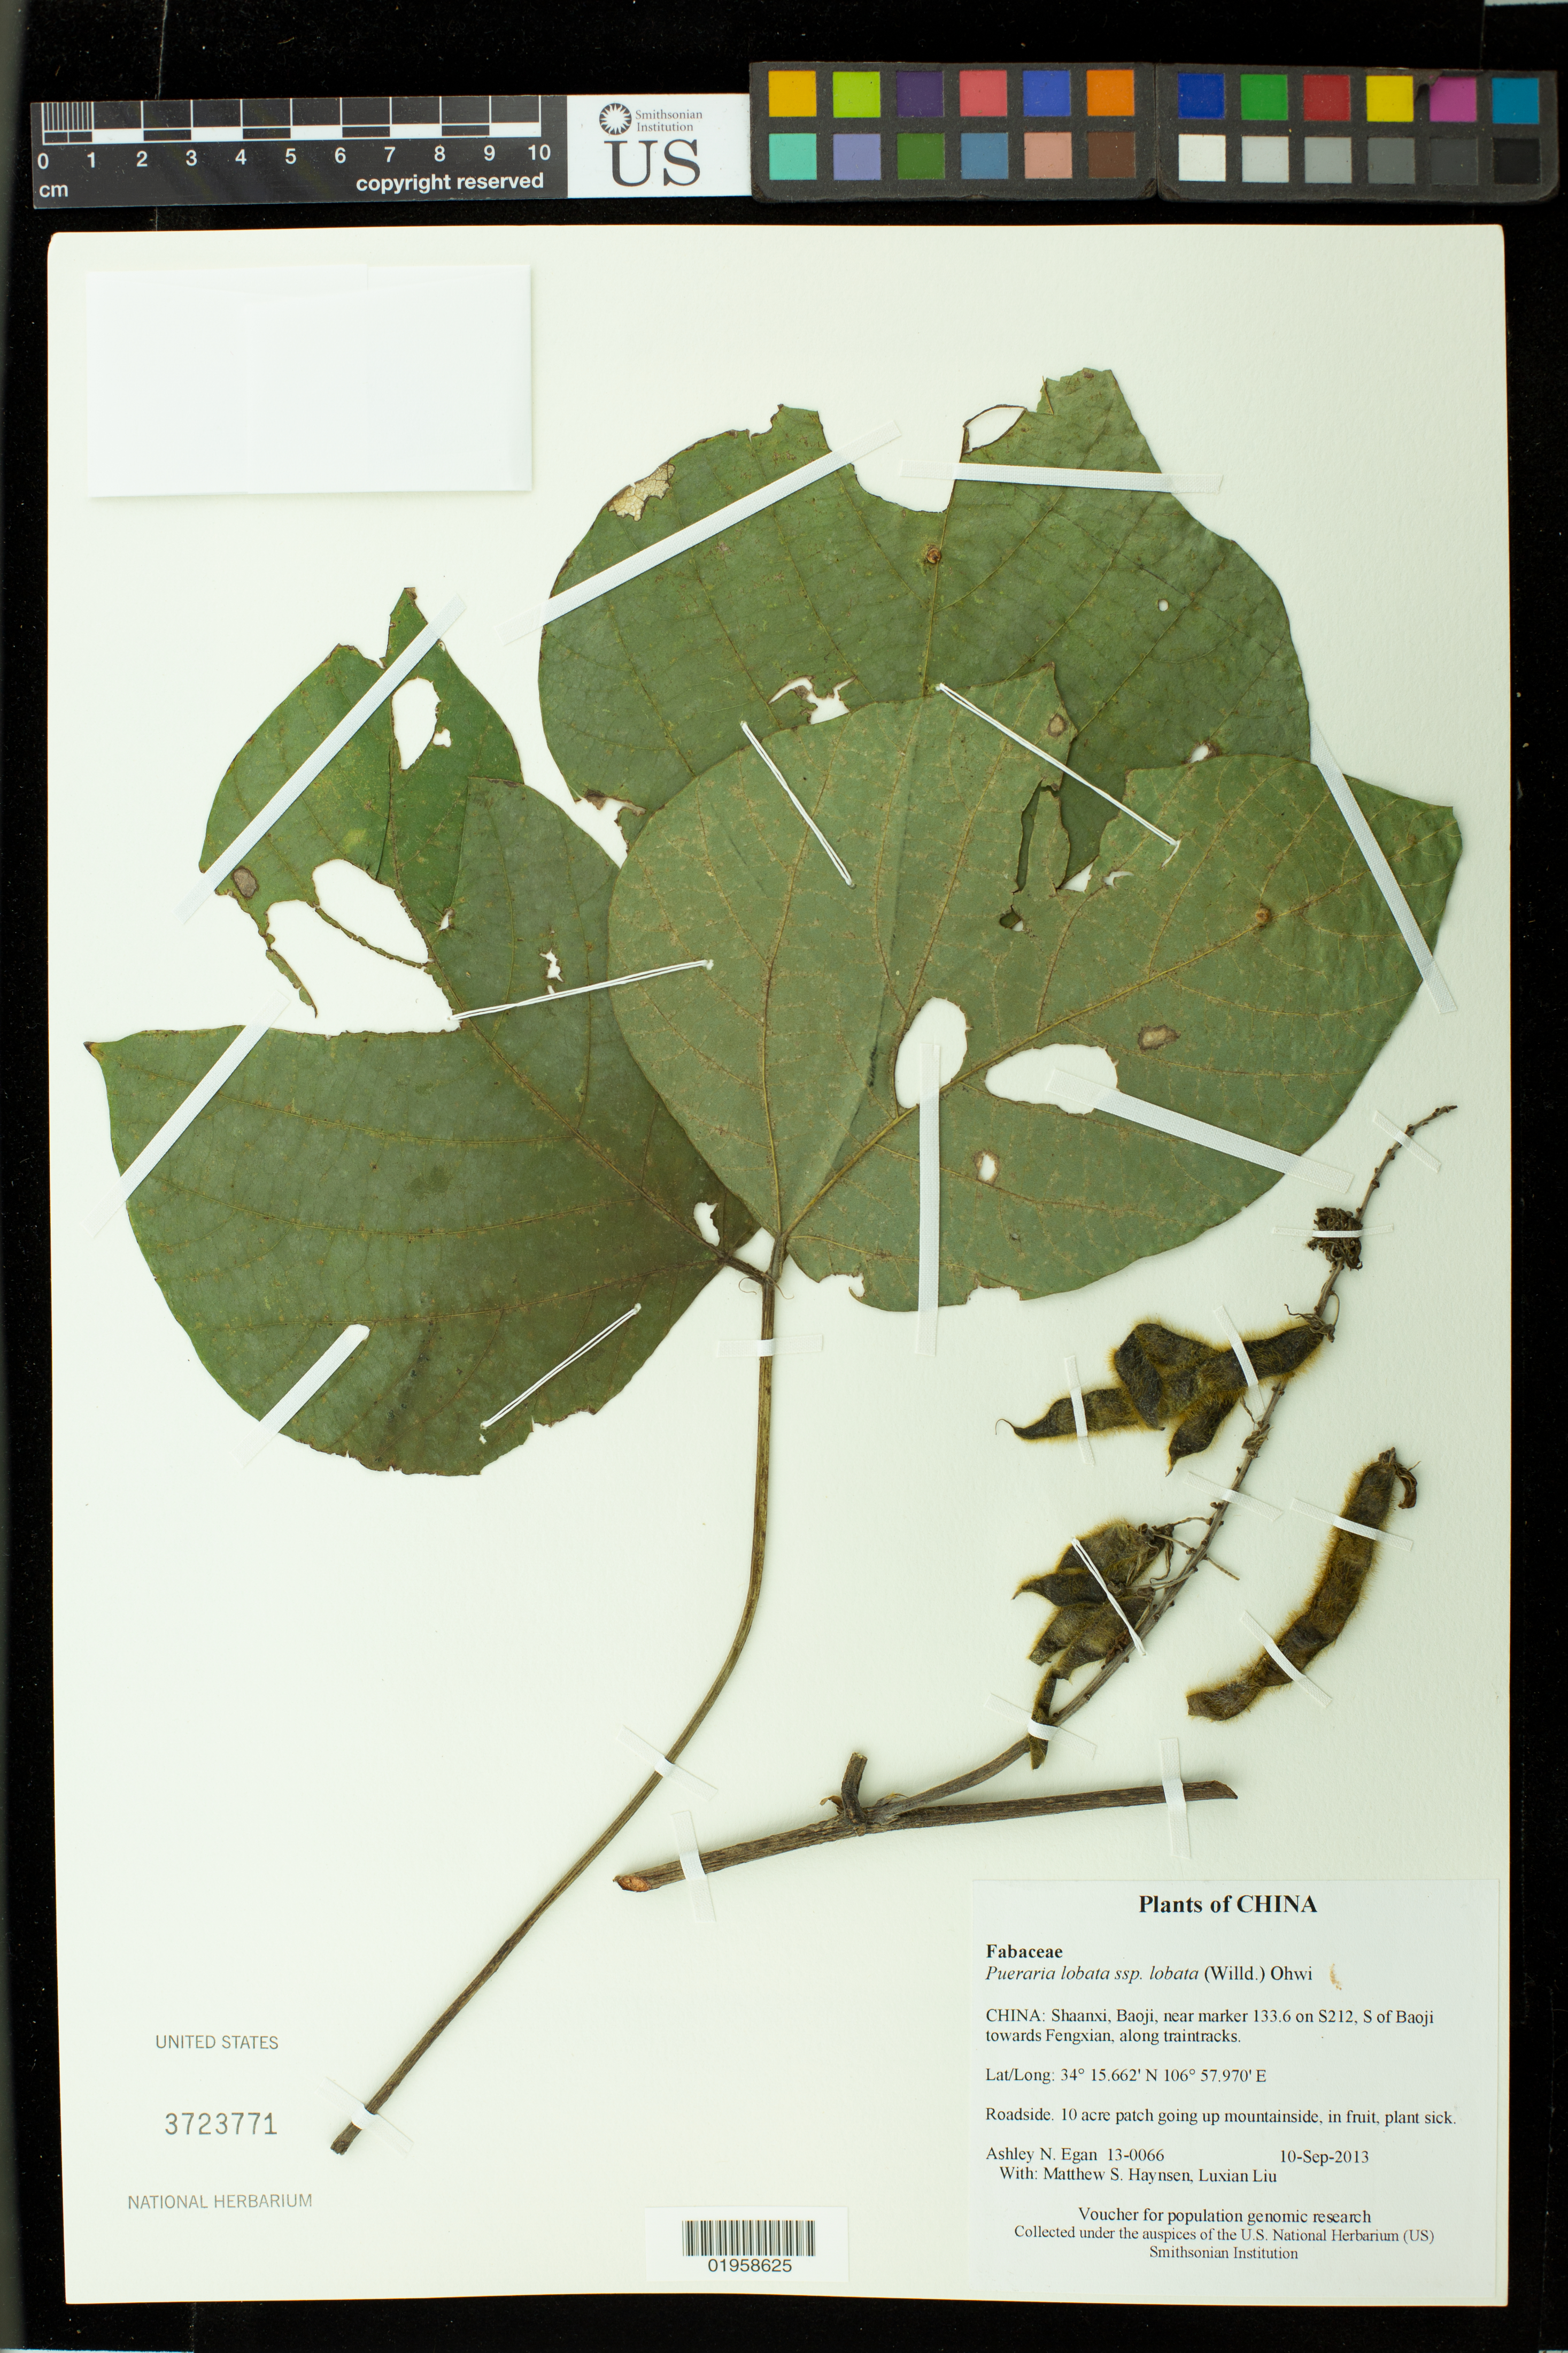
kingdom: Plantae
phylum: Tracheophyta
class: Magnoliopsida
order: Fabales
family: Fabaceae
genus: Pueraria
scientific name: Pueraria lobata subsp. lobata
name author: (Willd.) Ohwi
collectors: A. N. Egan, M. Hansen & L. Liu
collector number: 13-0066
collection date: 2013-09-10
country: China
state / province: Shaanxi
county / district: Baoji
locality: near marker 133.6 on S212, S of Baoji towards Fengxian, along traintracks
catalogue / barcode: US 3723771